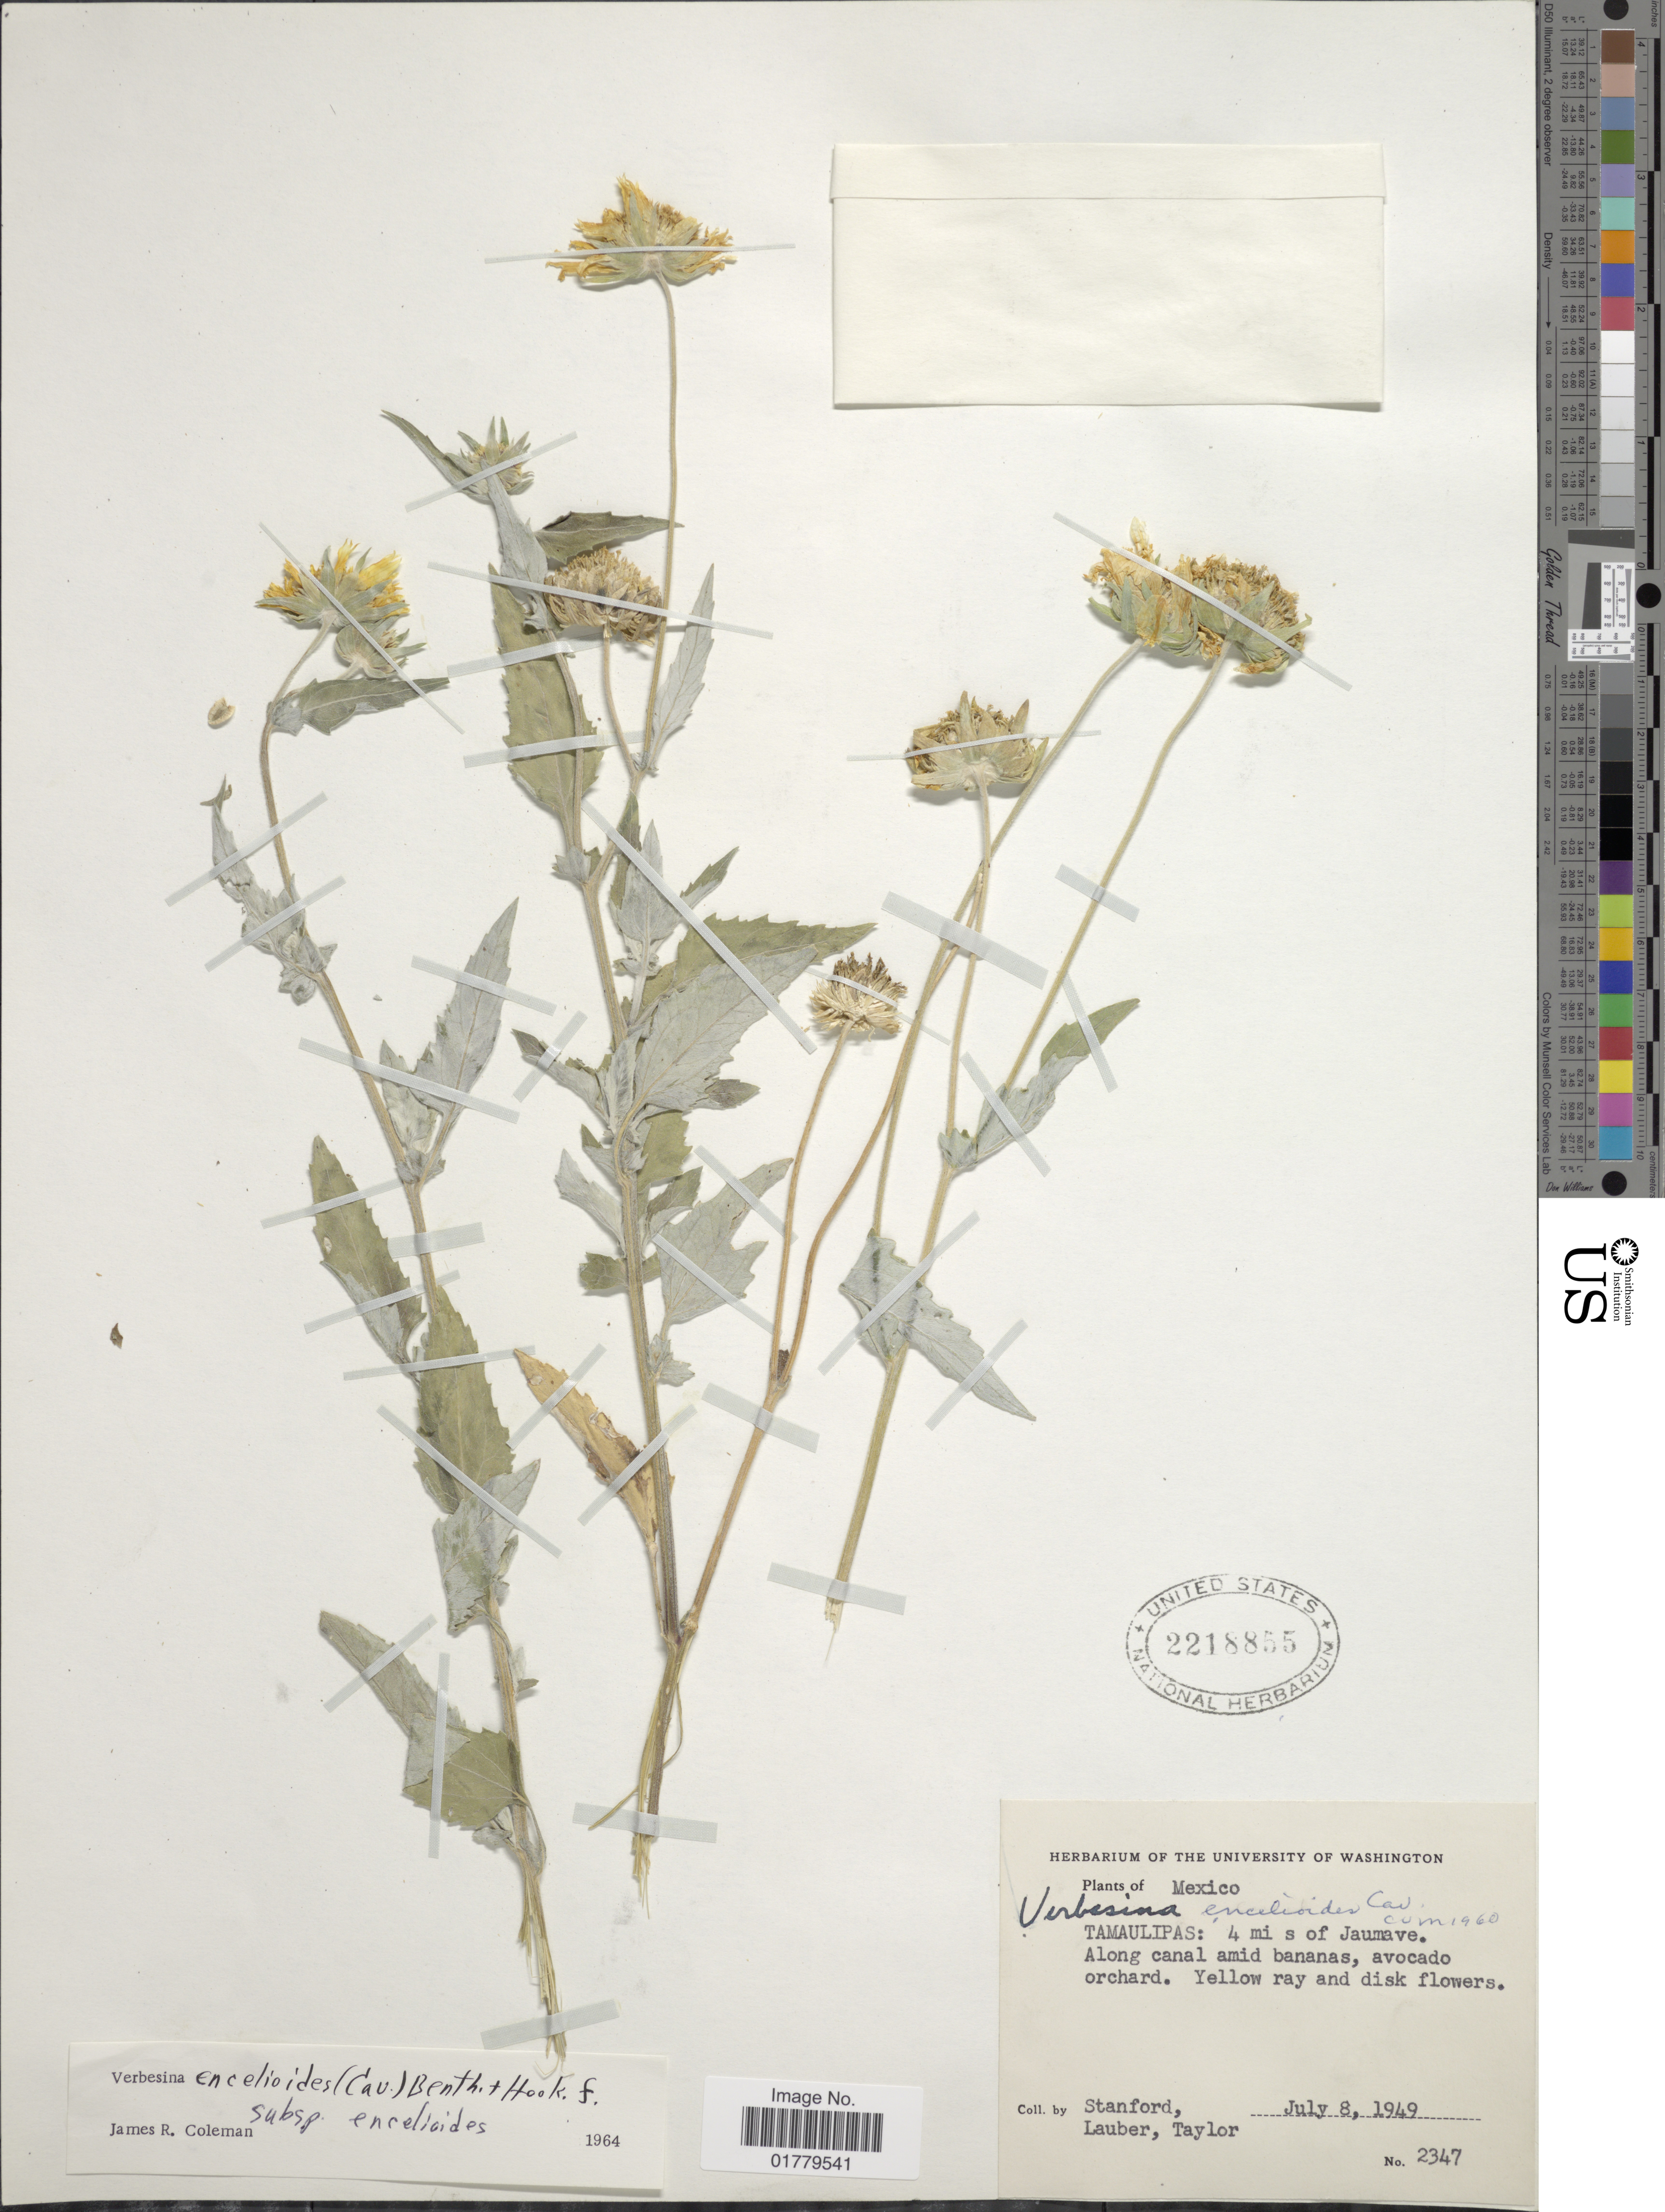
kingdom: Plantae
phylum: Tracheophyta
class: Magnoliopsida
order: Asterales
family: Asteraceae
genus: Verbesina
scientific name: Verbesina encelioides subsp. encelioides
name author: (Cav.) Benth. & Hook.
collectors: -. Stanford, Lauber, -- & -- Taylor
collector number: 2347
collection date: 1949-07-08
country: Mexico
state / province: Tamaulipas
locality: Tamaulipas: 4 mi s of Jaumave.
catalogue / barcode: US 2218855